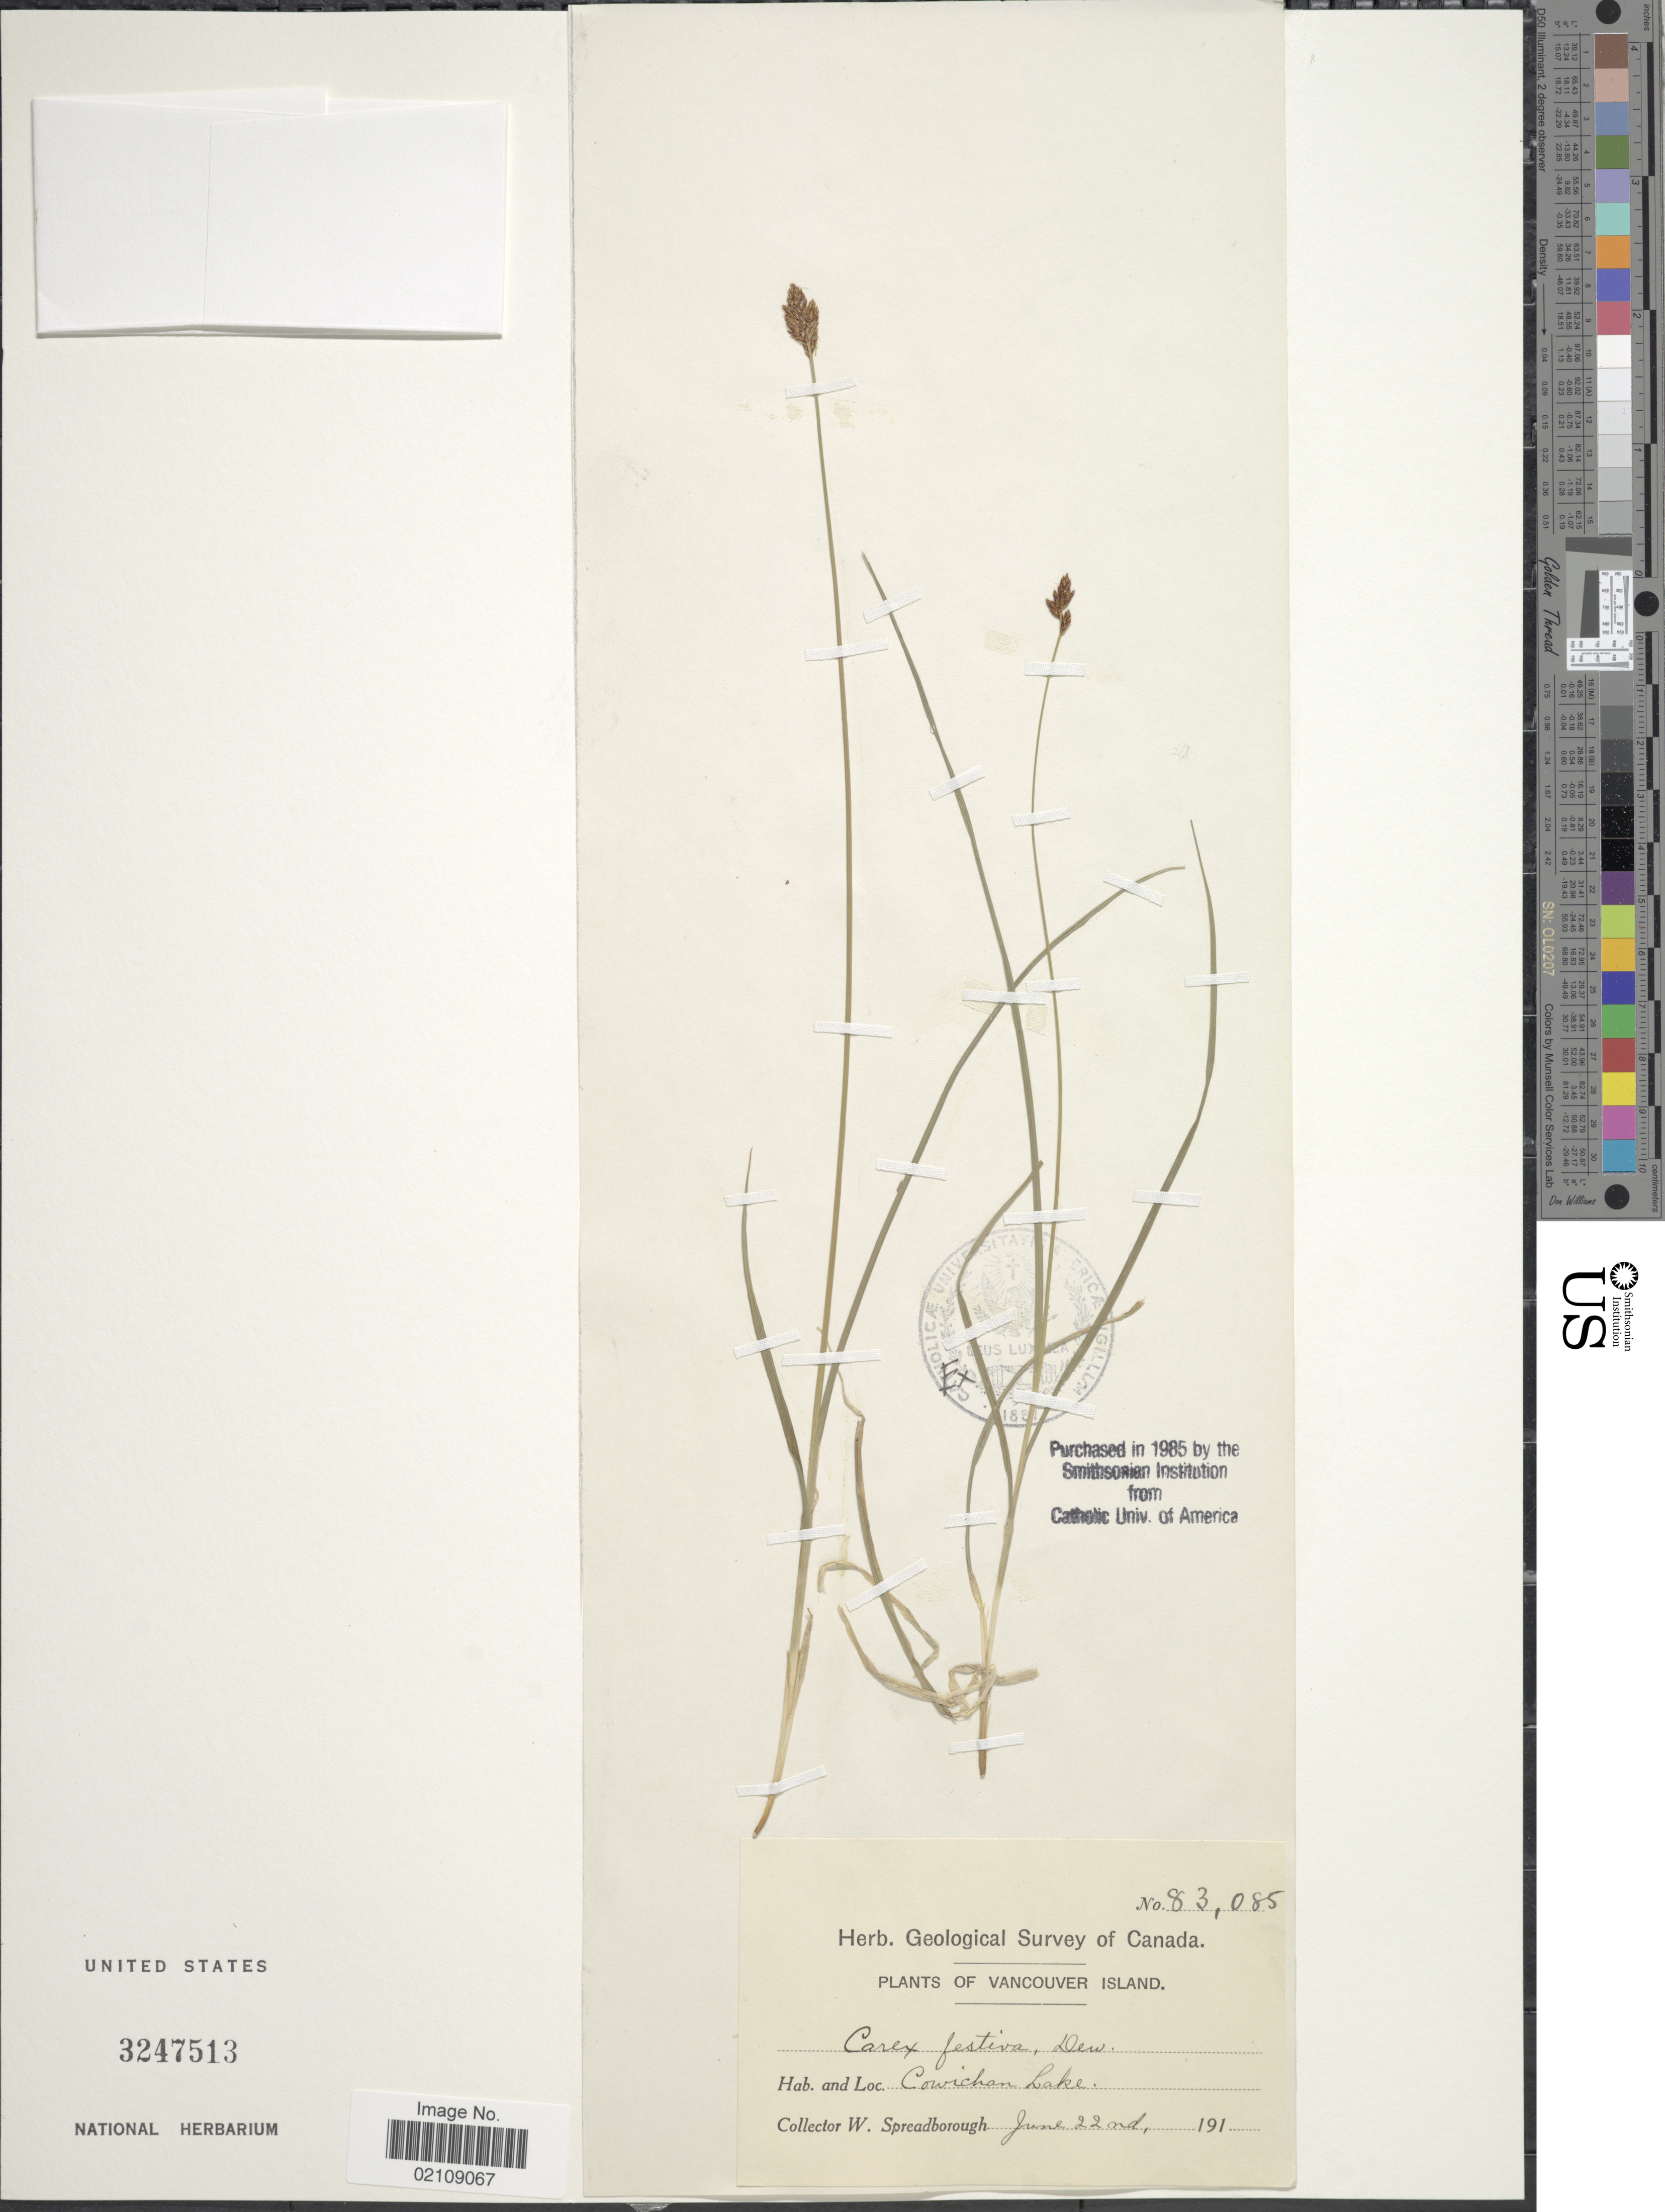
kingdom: Plantae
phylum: Tracheophyta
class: Liliopsida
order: Poales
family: Cyperaceae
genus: Carex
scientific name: Carex sp.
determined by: Strong, Mark T., (BOT), Smithsonian Institution - National Museum of Natural History (UNITED STATES)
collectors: W. Spreadborough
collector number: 83085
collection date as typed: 191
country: Canada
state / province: British Columbia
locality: Vancouver Island. Cowichan Lake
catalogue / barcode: US 3247513